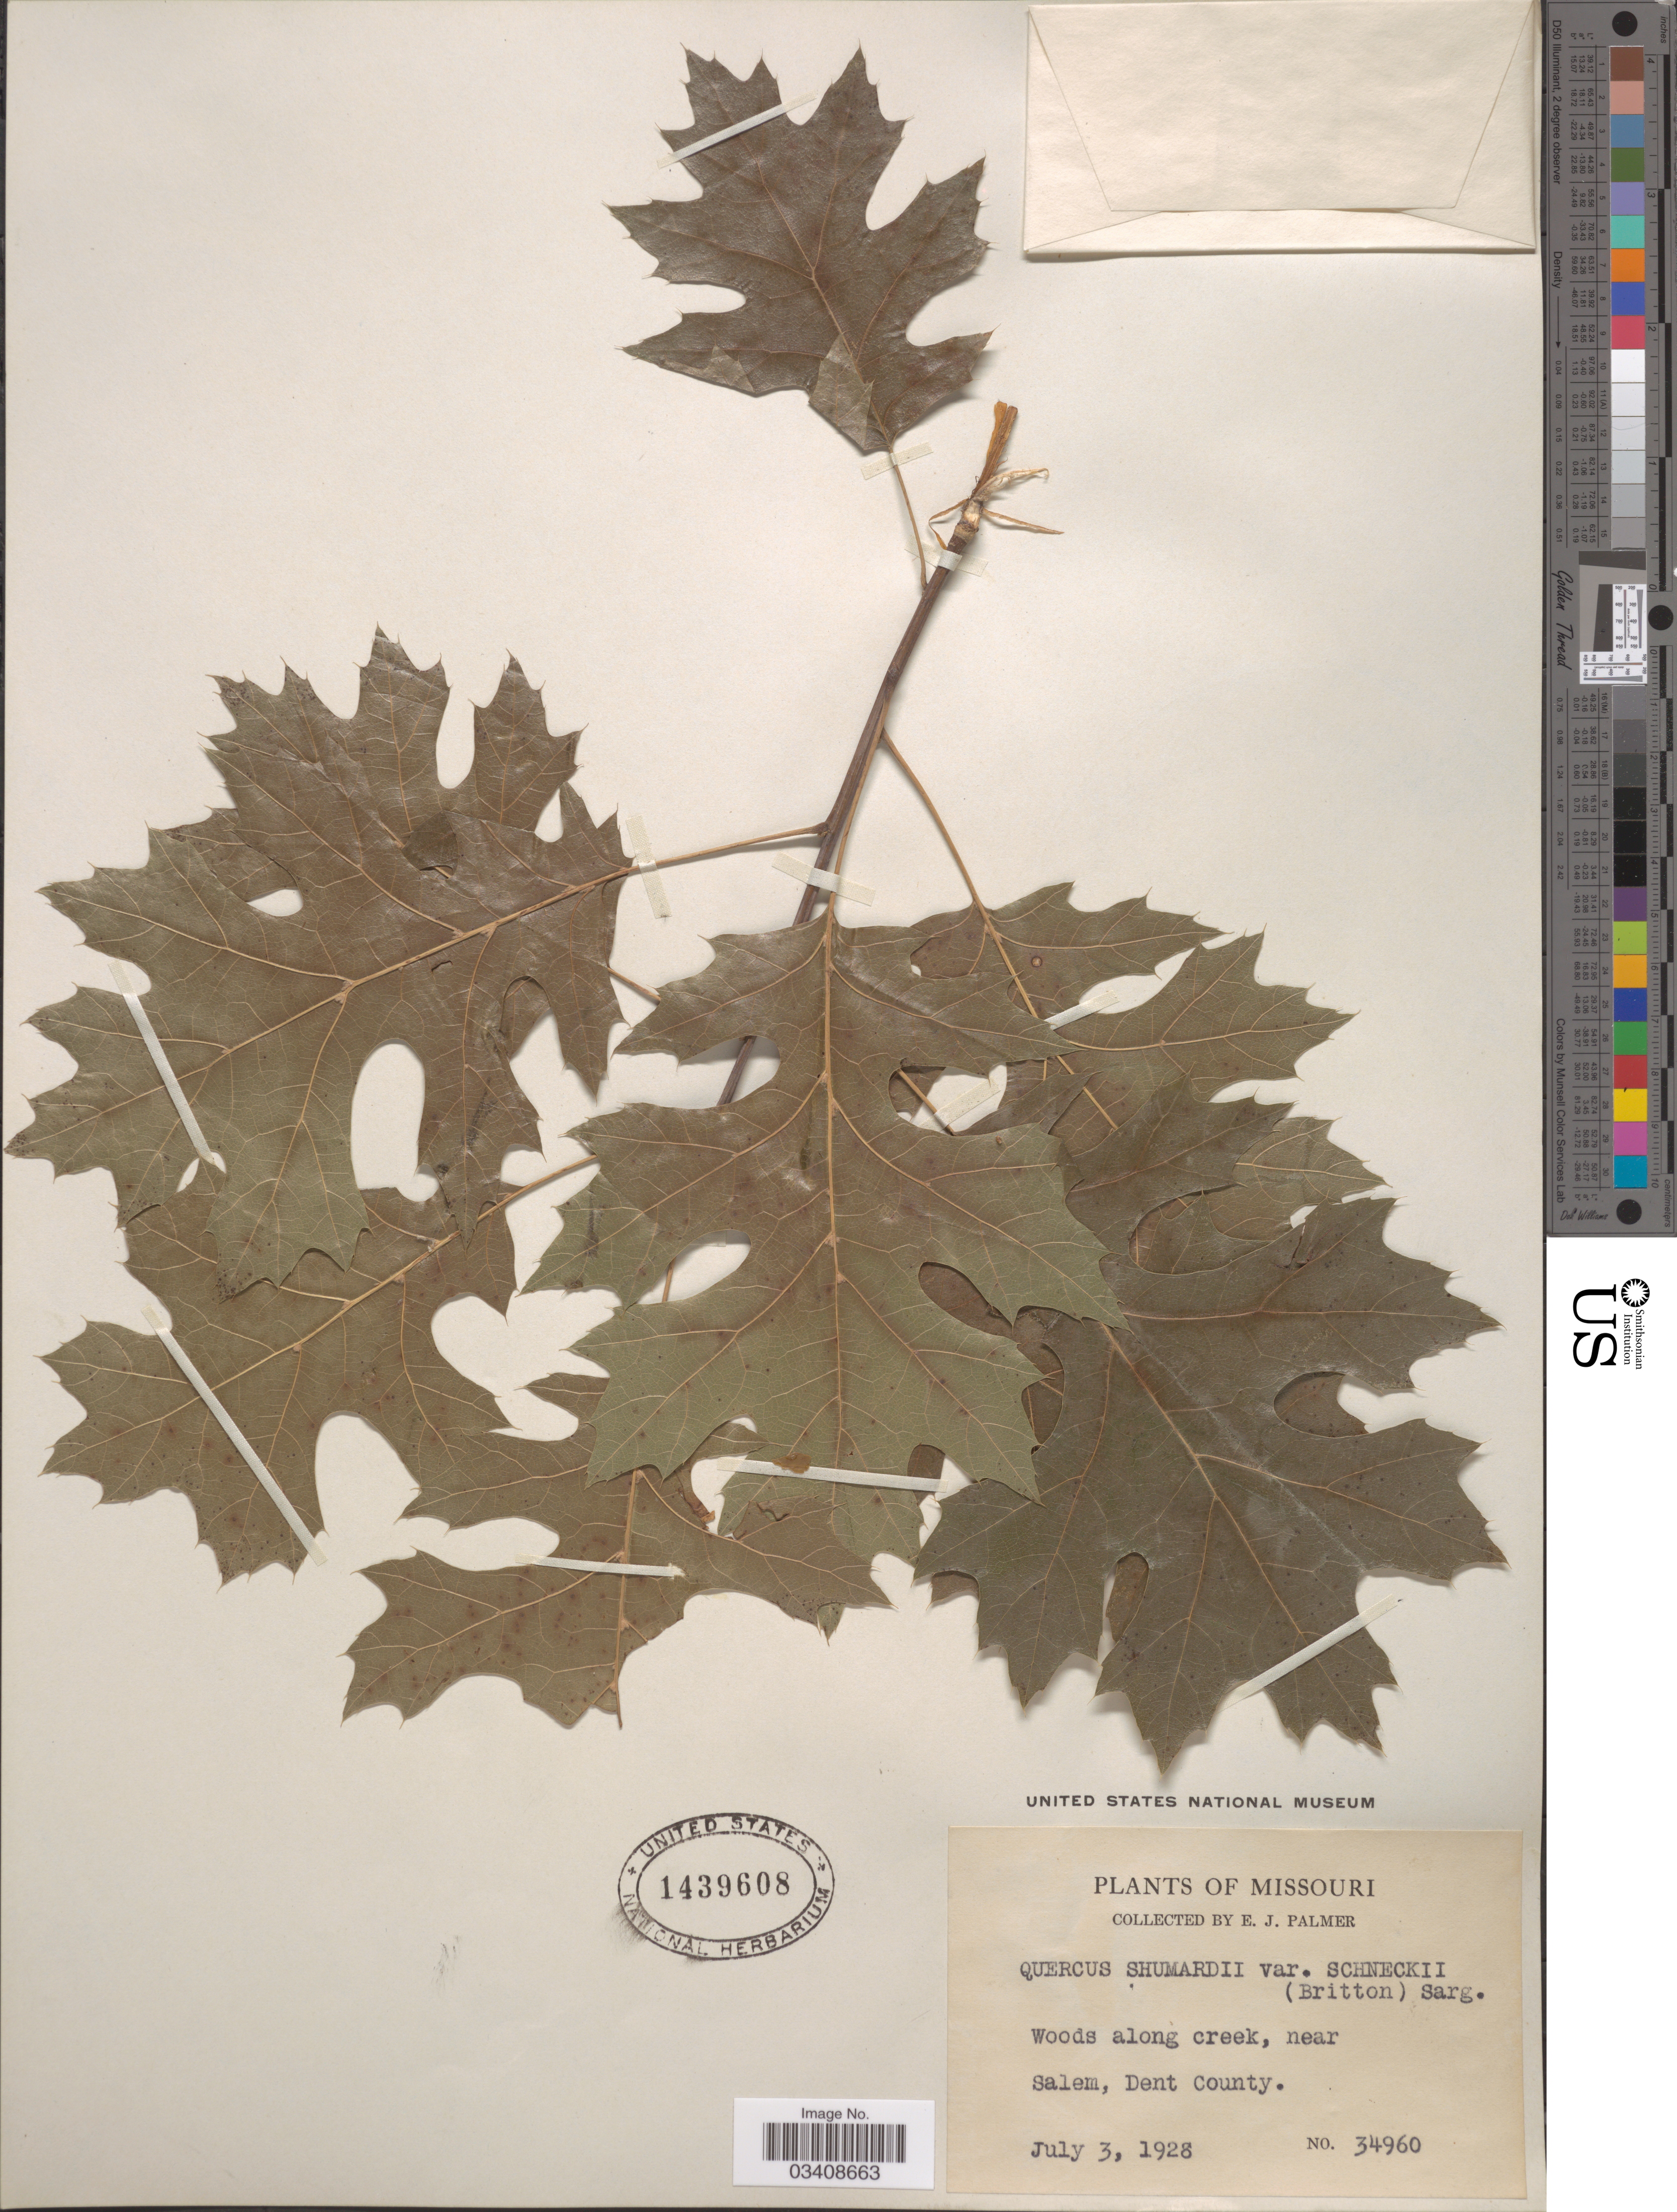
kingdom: Plantae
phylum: Tracheophyta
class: Magnoliopsida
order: Fagales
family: Fagaceae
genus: Quercus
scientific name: Quercus shumardii var. schneckii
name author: (Britton) Sarg.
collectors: E. J. Palmer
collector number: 34960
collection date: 1928-07-03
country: United States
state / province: Missouri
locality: Woods along creek, near Salem, Dent County.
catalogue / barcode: US 1439608